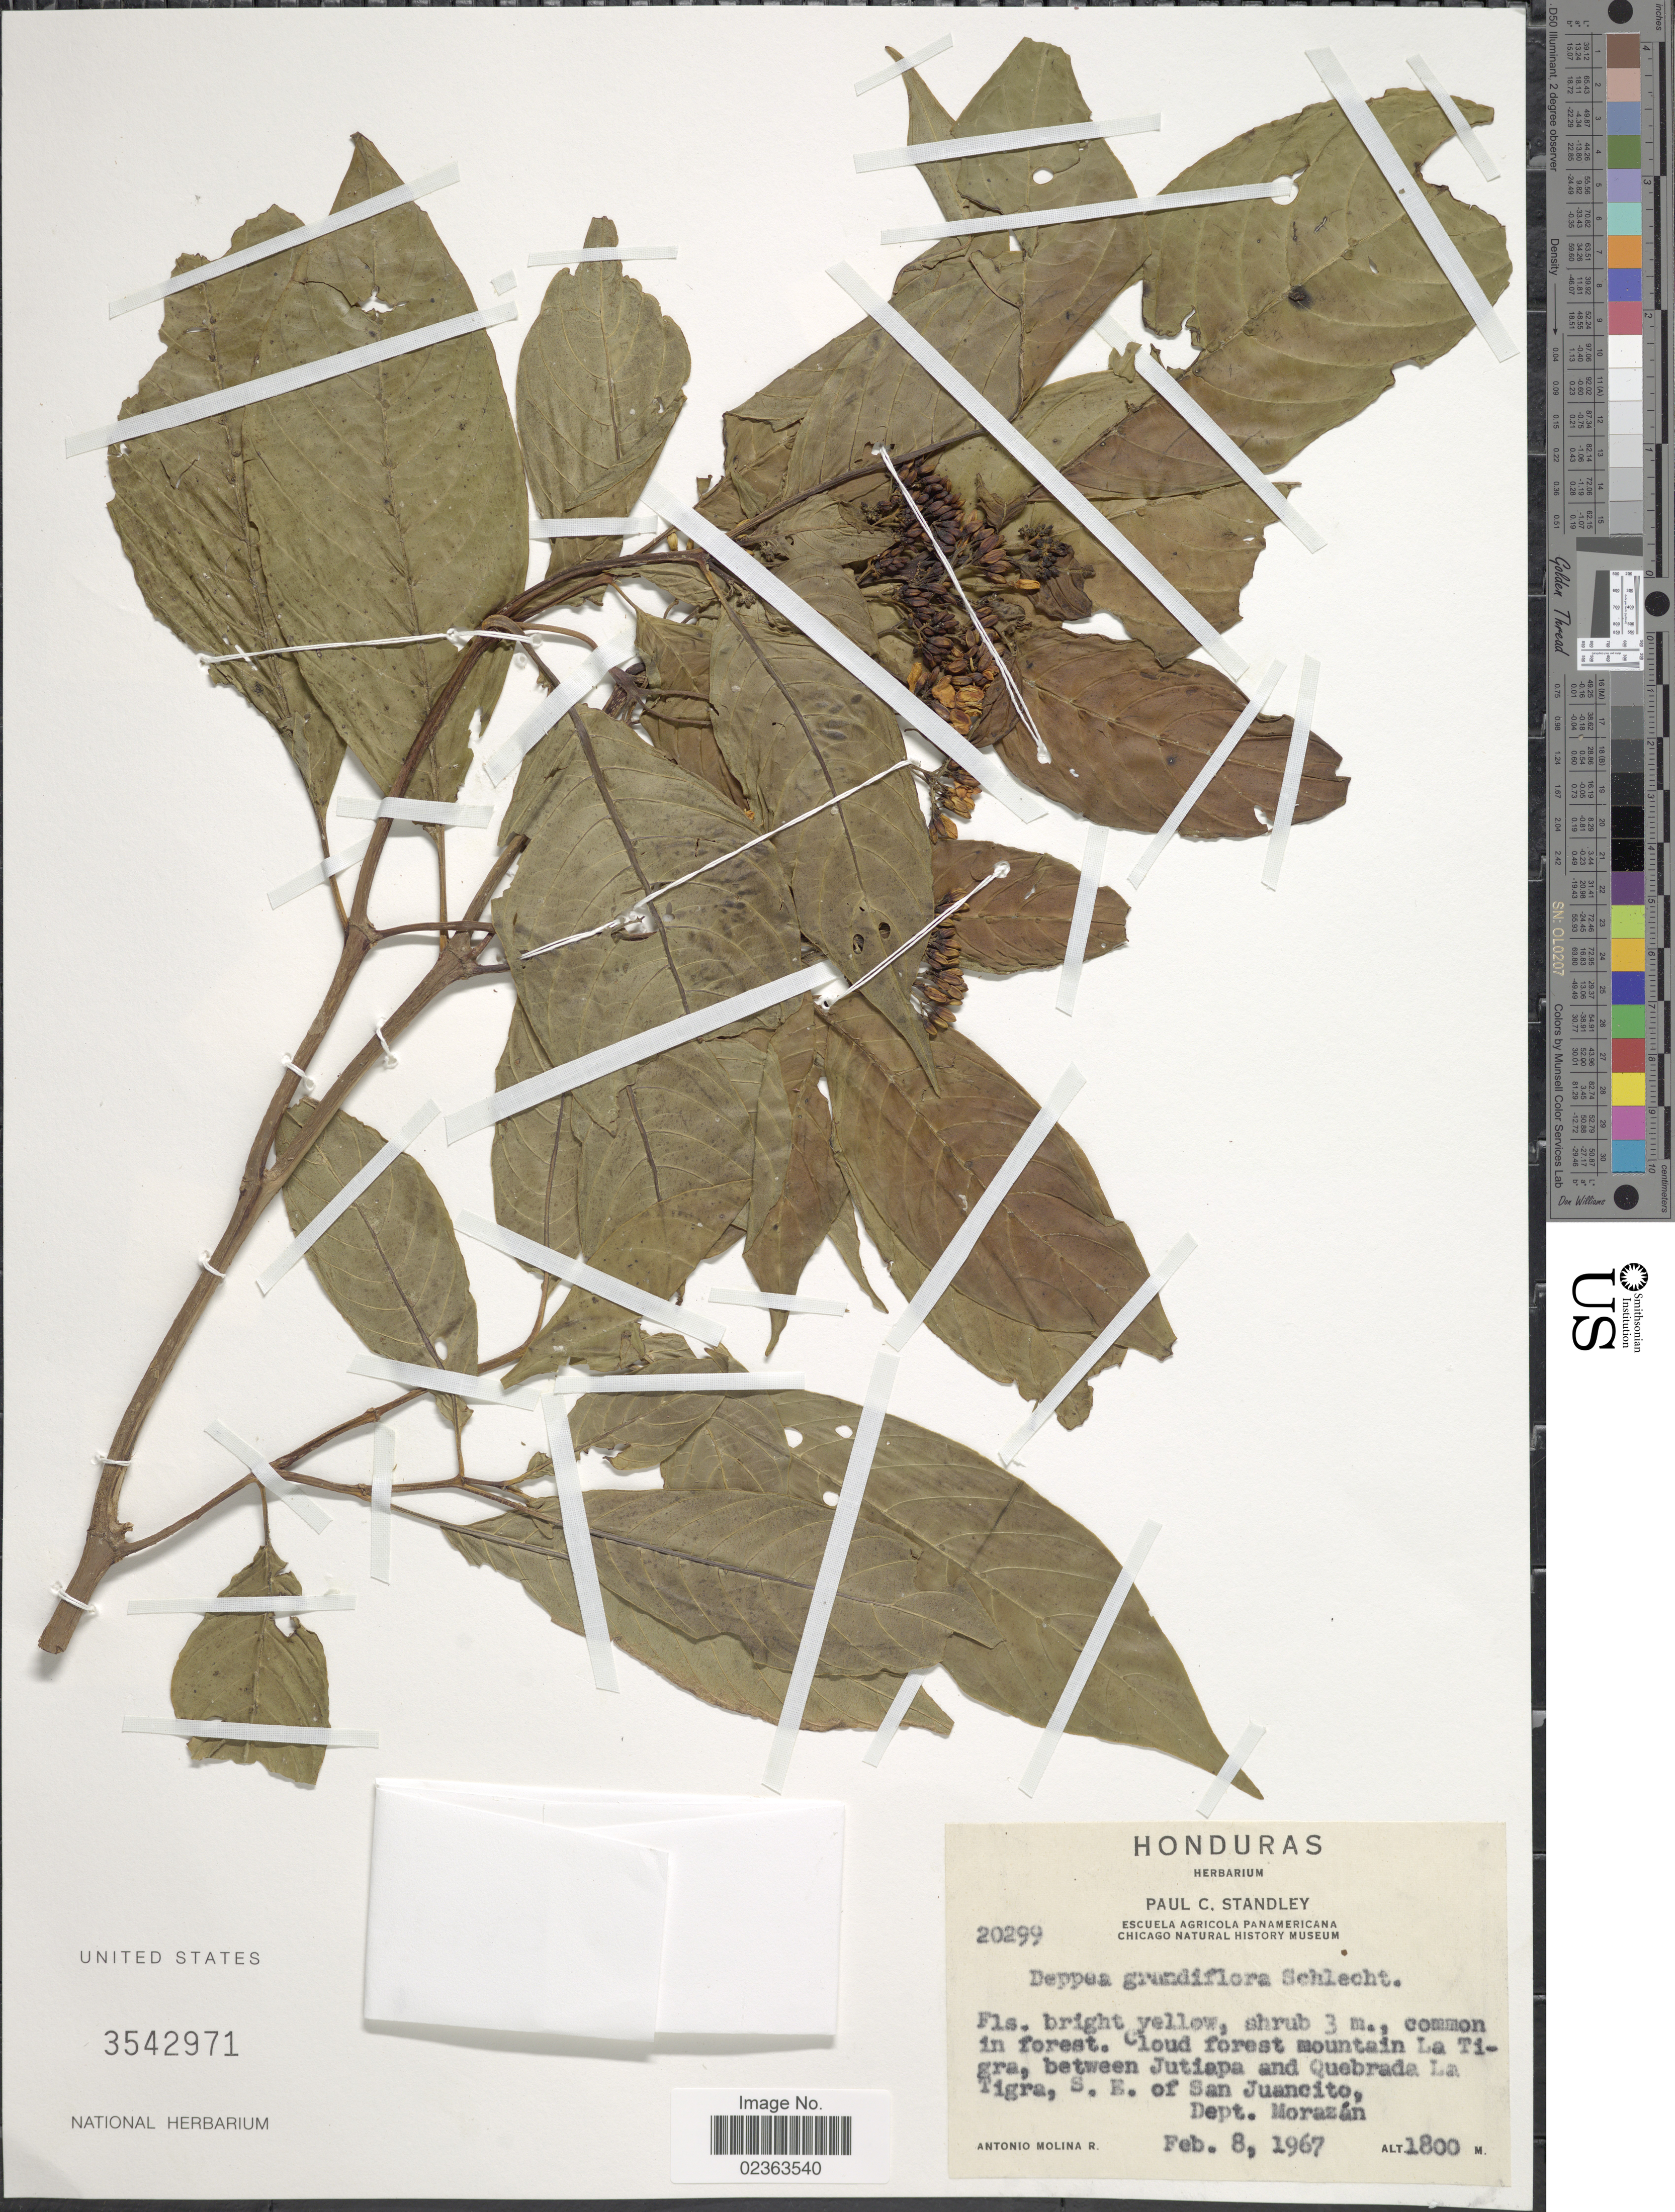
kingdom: Plantae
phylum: Tracheophyta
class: Magnoliopsida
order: Gentianales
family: Rubiaceae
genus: Deppea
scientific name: Deppea grandiflora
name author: Schltdl.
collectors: A. Molina R.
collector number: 20299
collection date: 1967-02-08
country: Honduras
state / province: Fco. Morazán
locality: Cloud forest mountain La Tigra, between Jutiapa and Quebrada La Tigra, S. E. of San Juancito, Dept. Morazán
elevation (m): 1800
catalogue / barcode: US 3542971